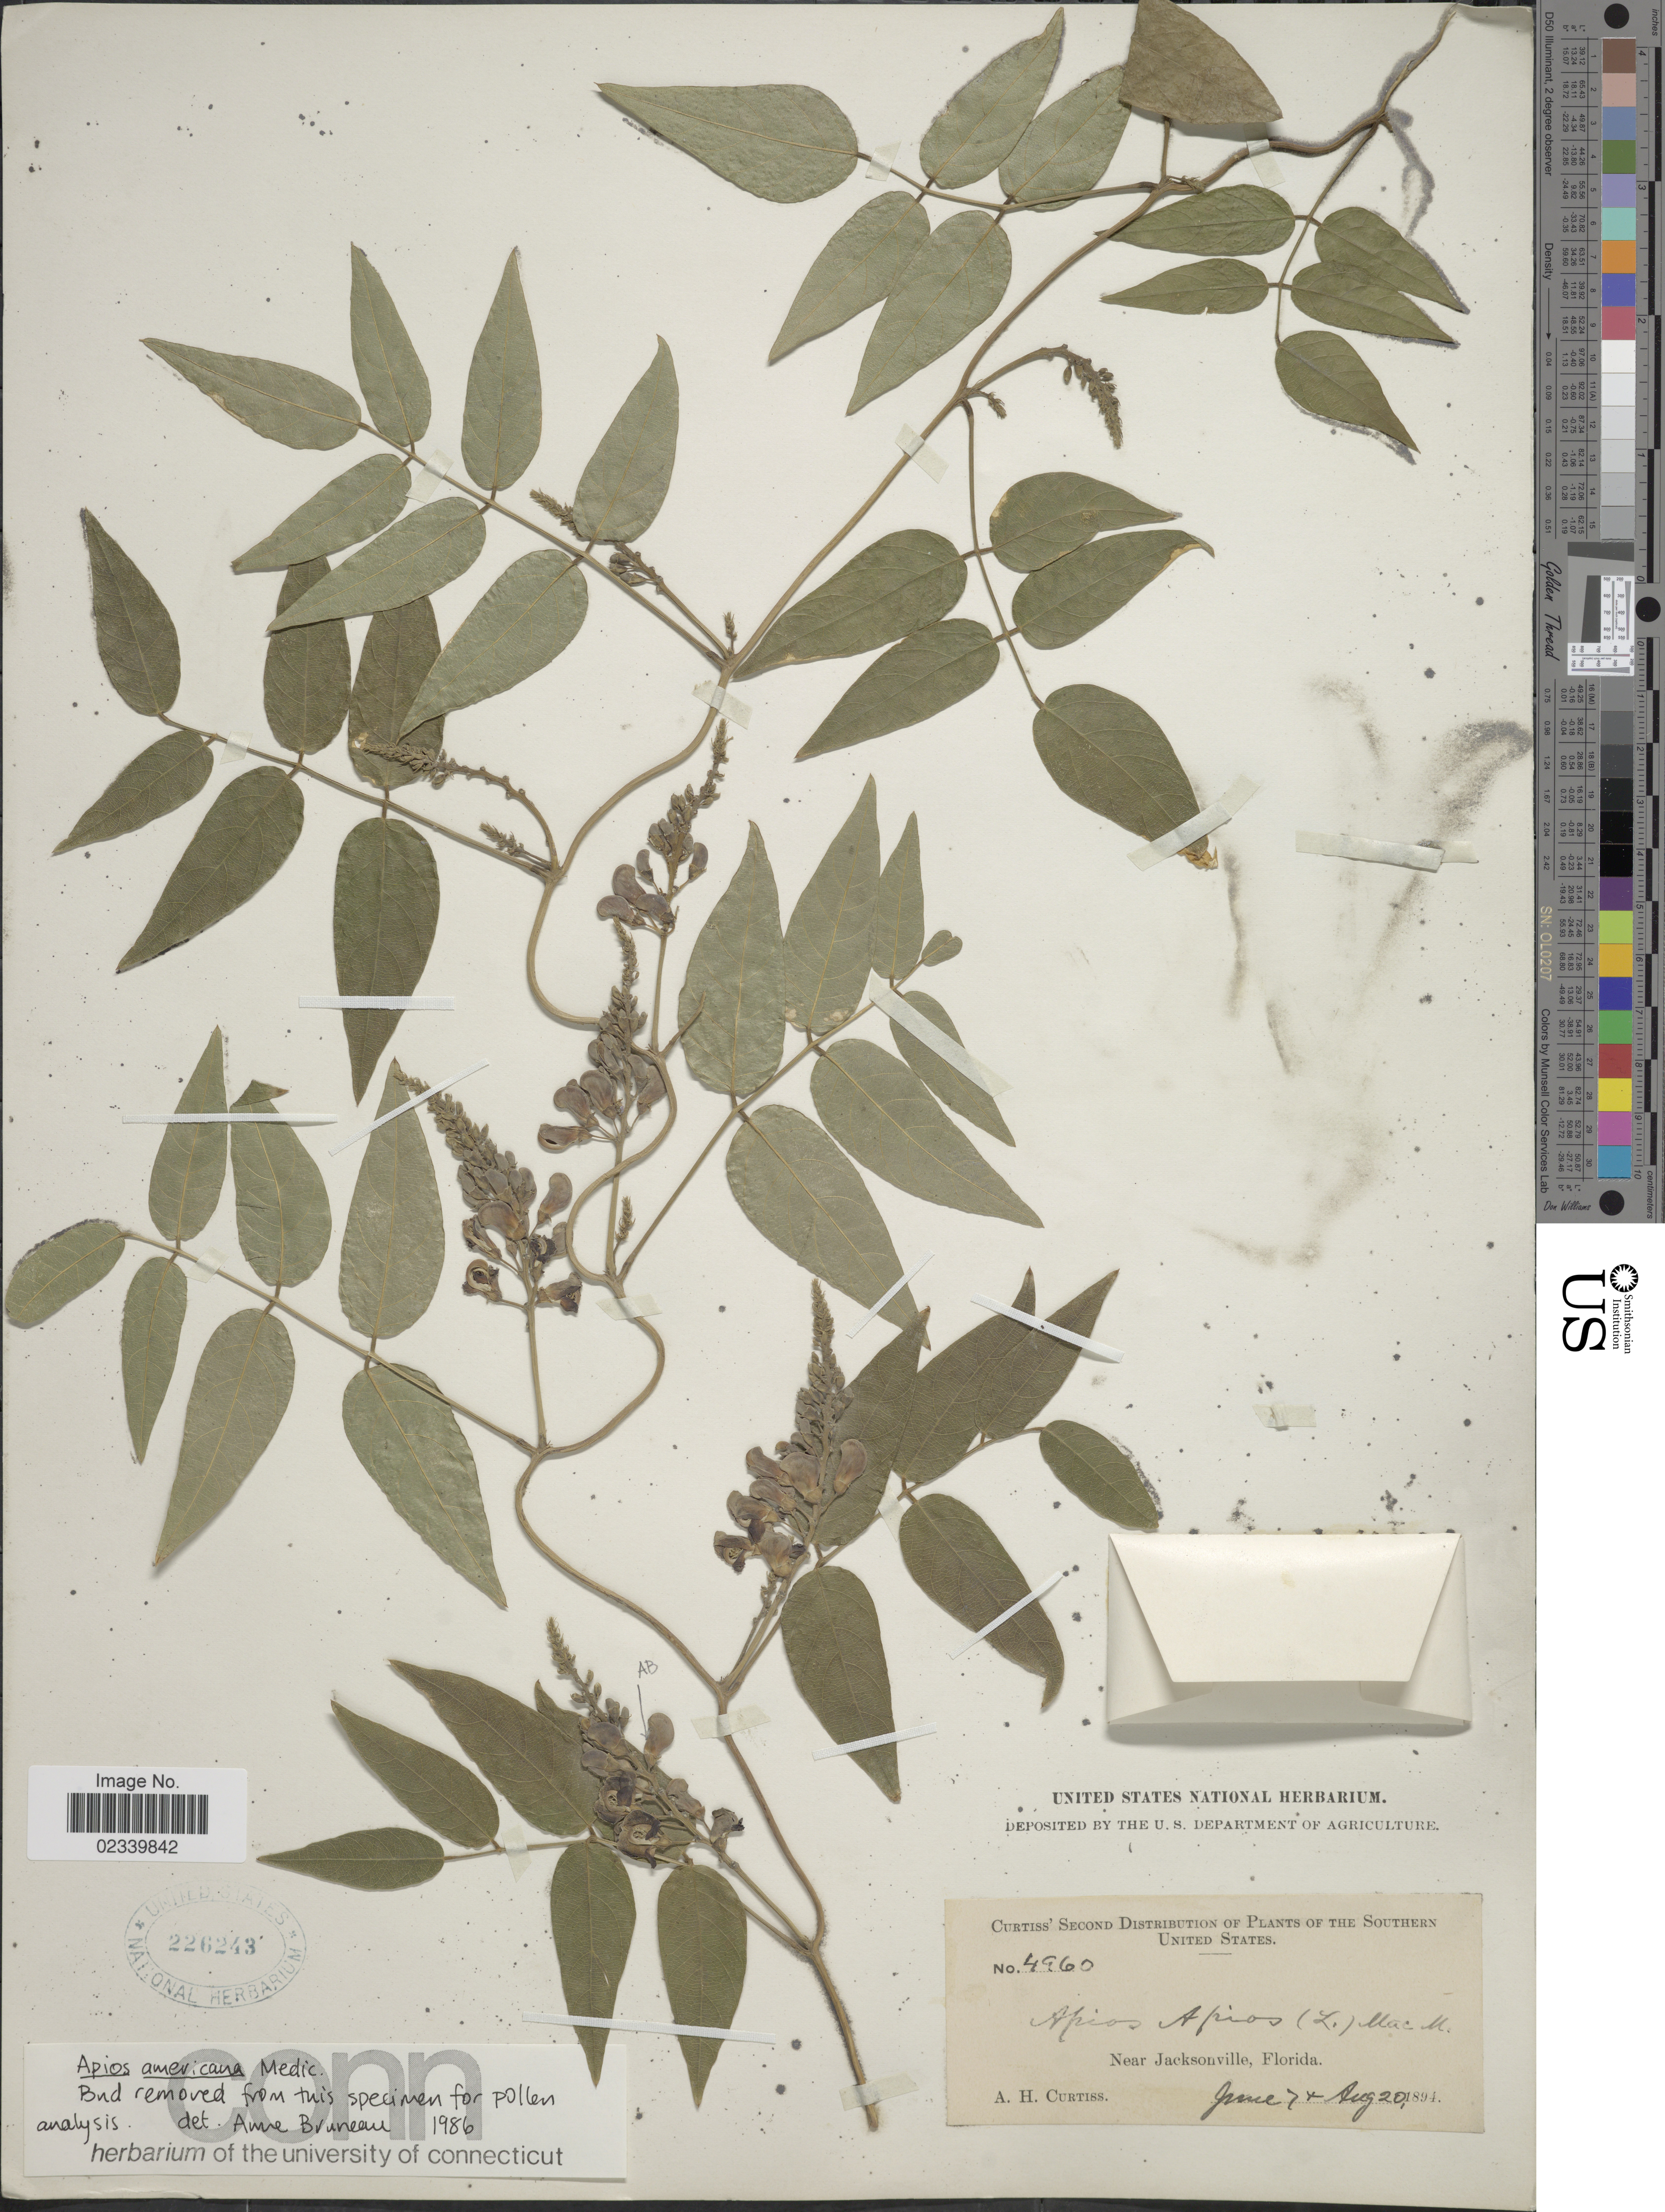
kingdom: Plantae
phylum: Tracheophyta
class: Magnoliopsida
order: Fabales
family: Fabaceae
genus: Apios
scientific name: Apios americana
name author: Medik.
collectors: A. H. Curtiss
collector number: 4960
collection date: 1891-06-07/1894-08-20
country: United States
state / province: Florida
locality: Near Jacksonville, Florida. Southern United States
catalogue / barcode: US 226243